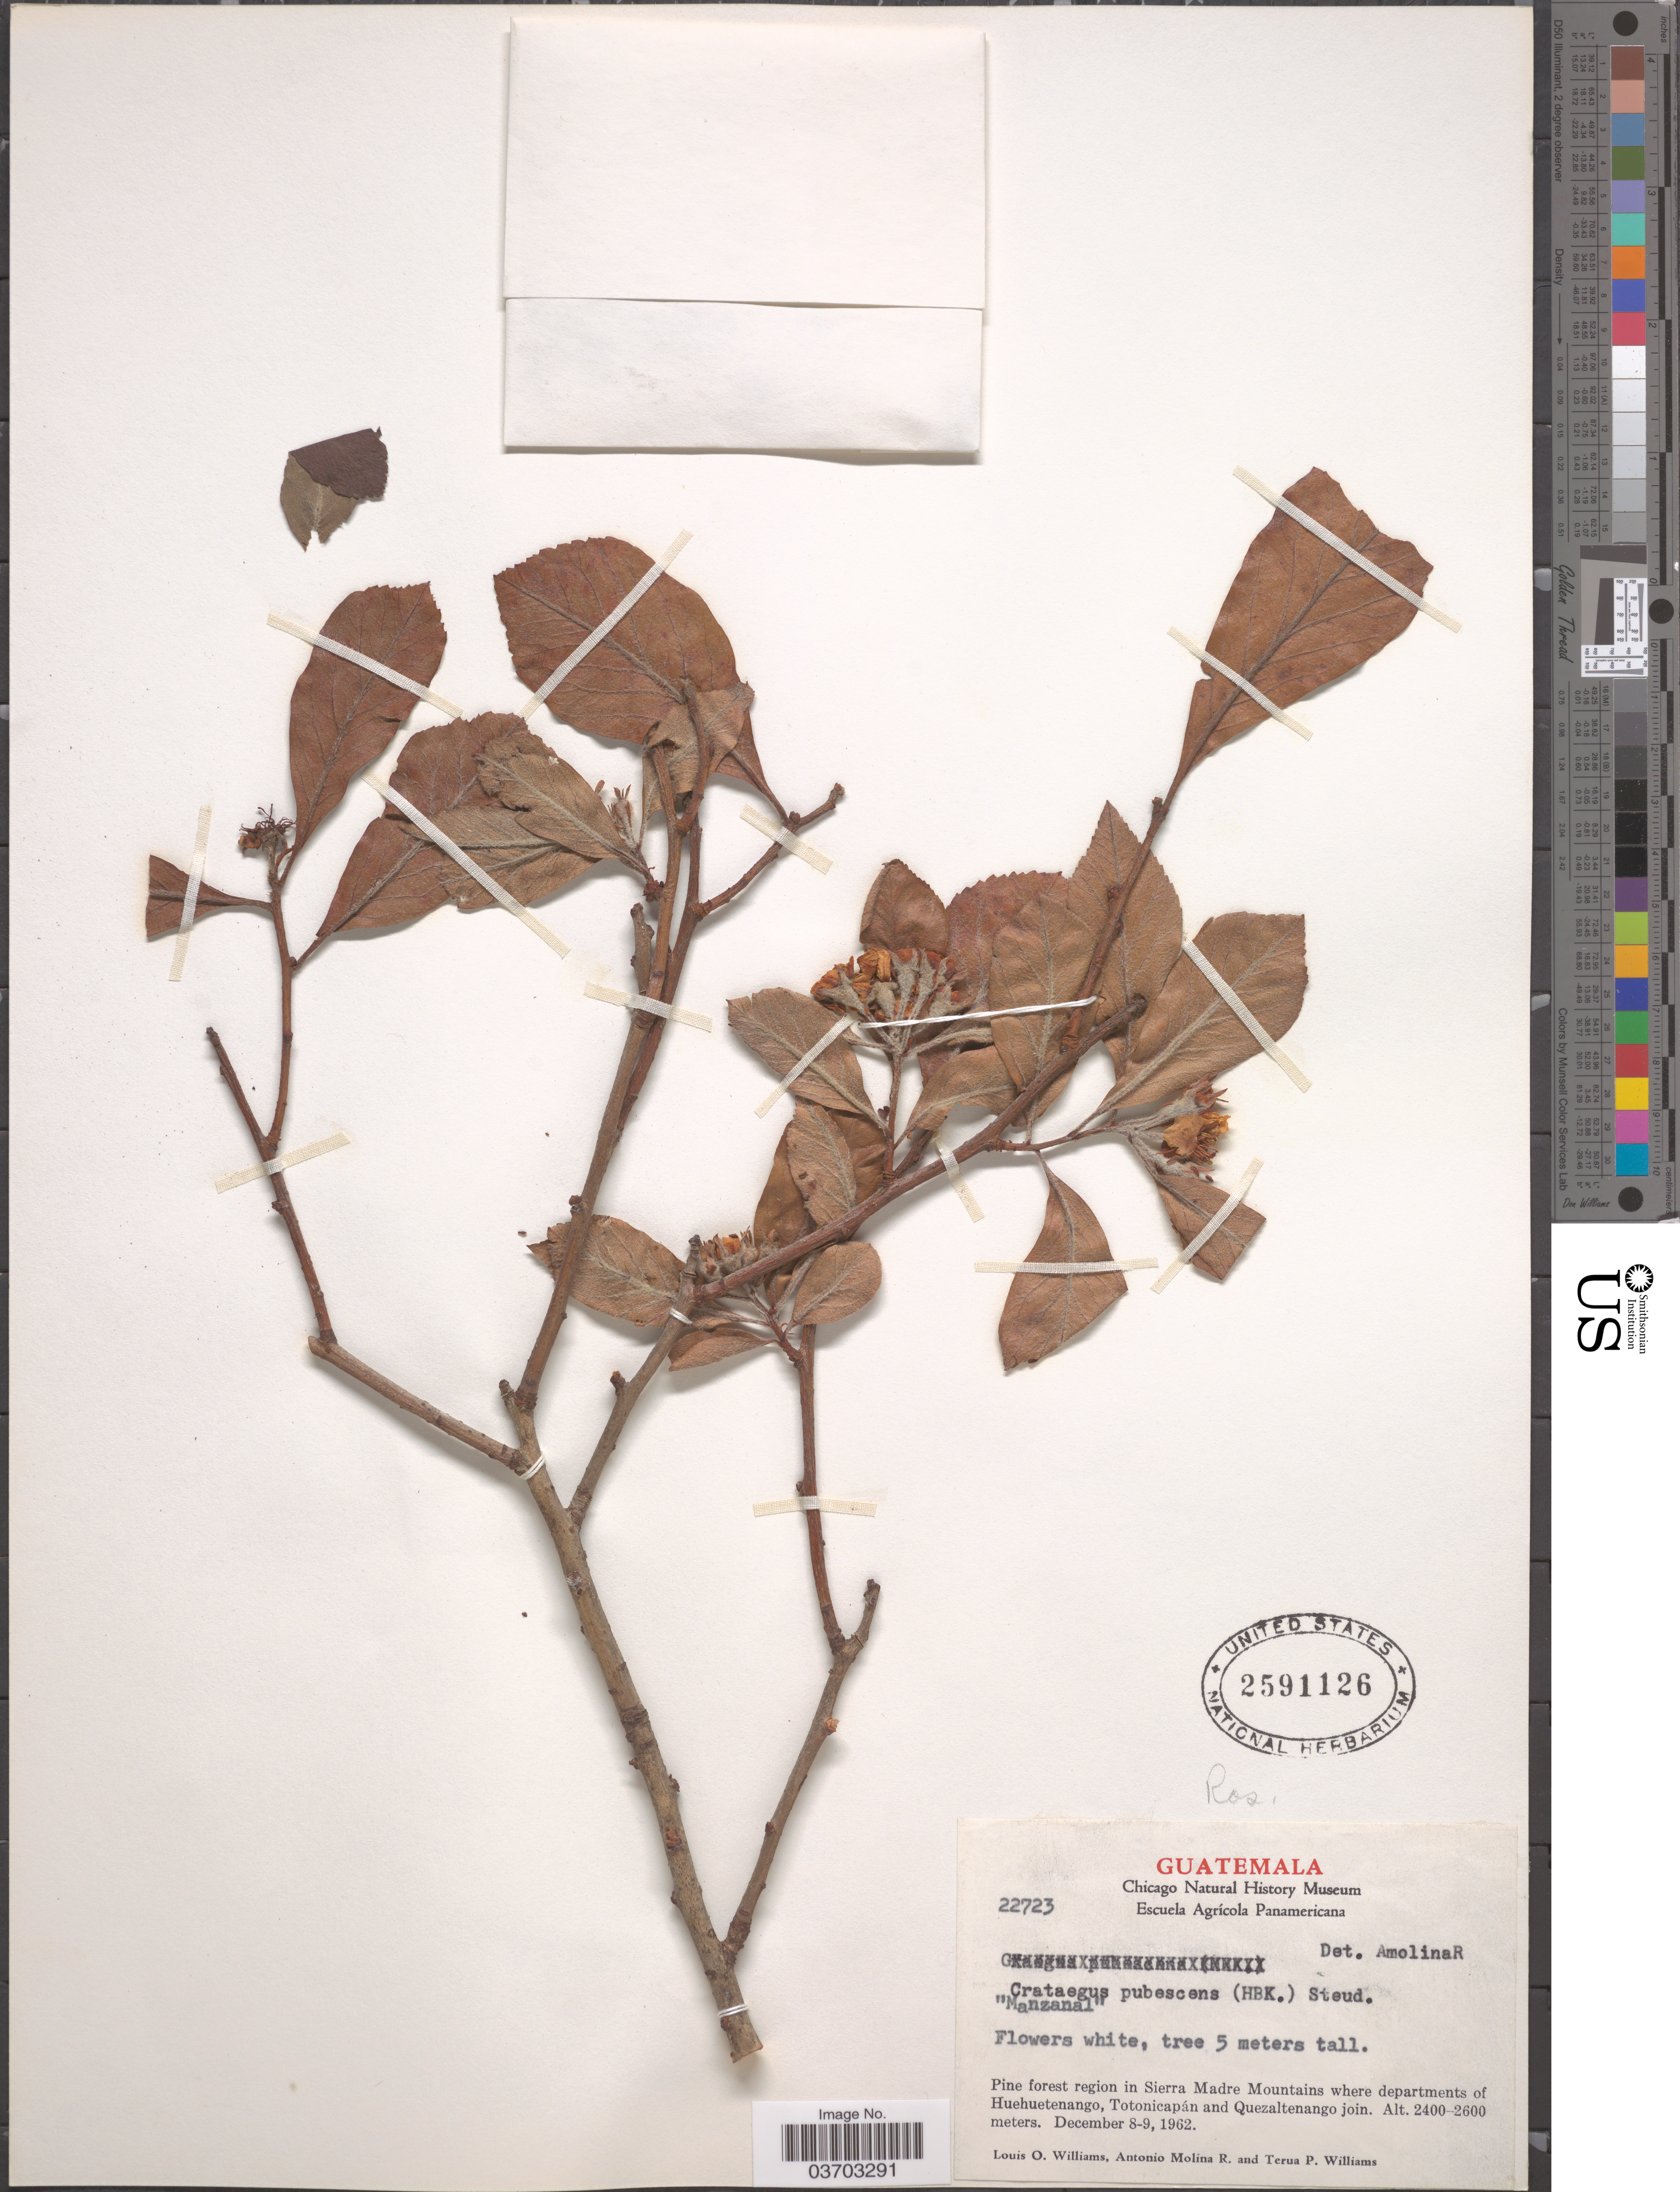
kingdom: Plantae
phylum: Tracheophyta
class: Magnoliopsida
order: Rosales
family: Rosaceae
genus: Crataegus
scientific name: Crataegus pubescens var. botteri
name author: Eggl.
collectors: L. O. Williams, A. Molina R. & T. Williams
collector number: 22723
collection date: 1962-12-08/1962-12-09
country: Guatemala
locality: Pine forest region in Sierra Madre Mountains where department of Huehuetenango, Totonicapán and Quezaltenango join.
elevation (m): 2400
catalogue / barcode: US 2591126